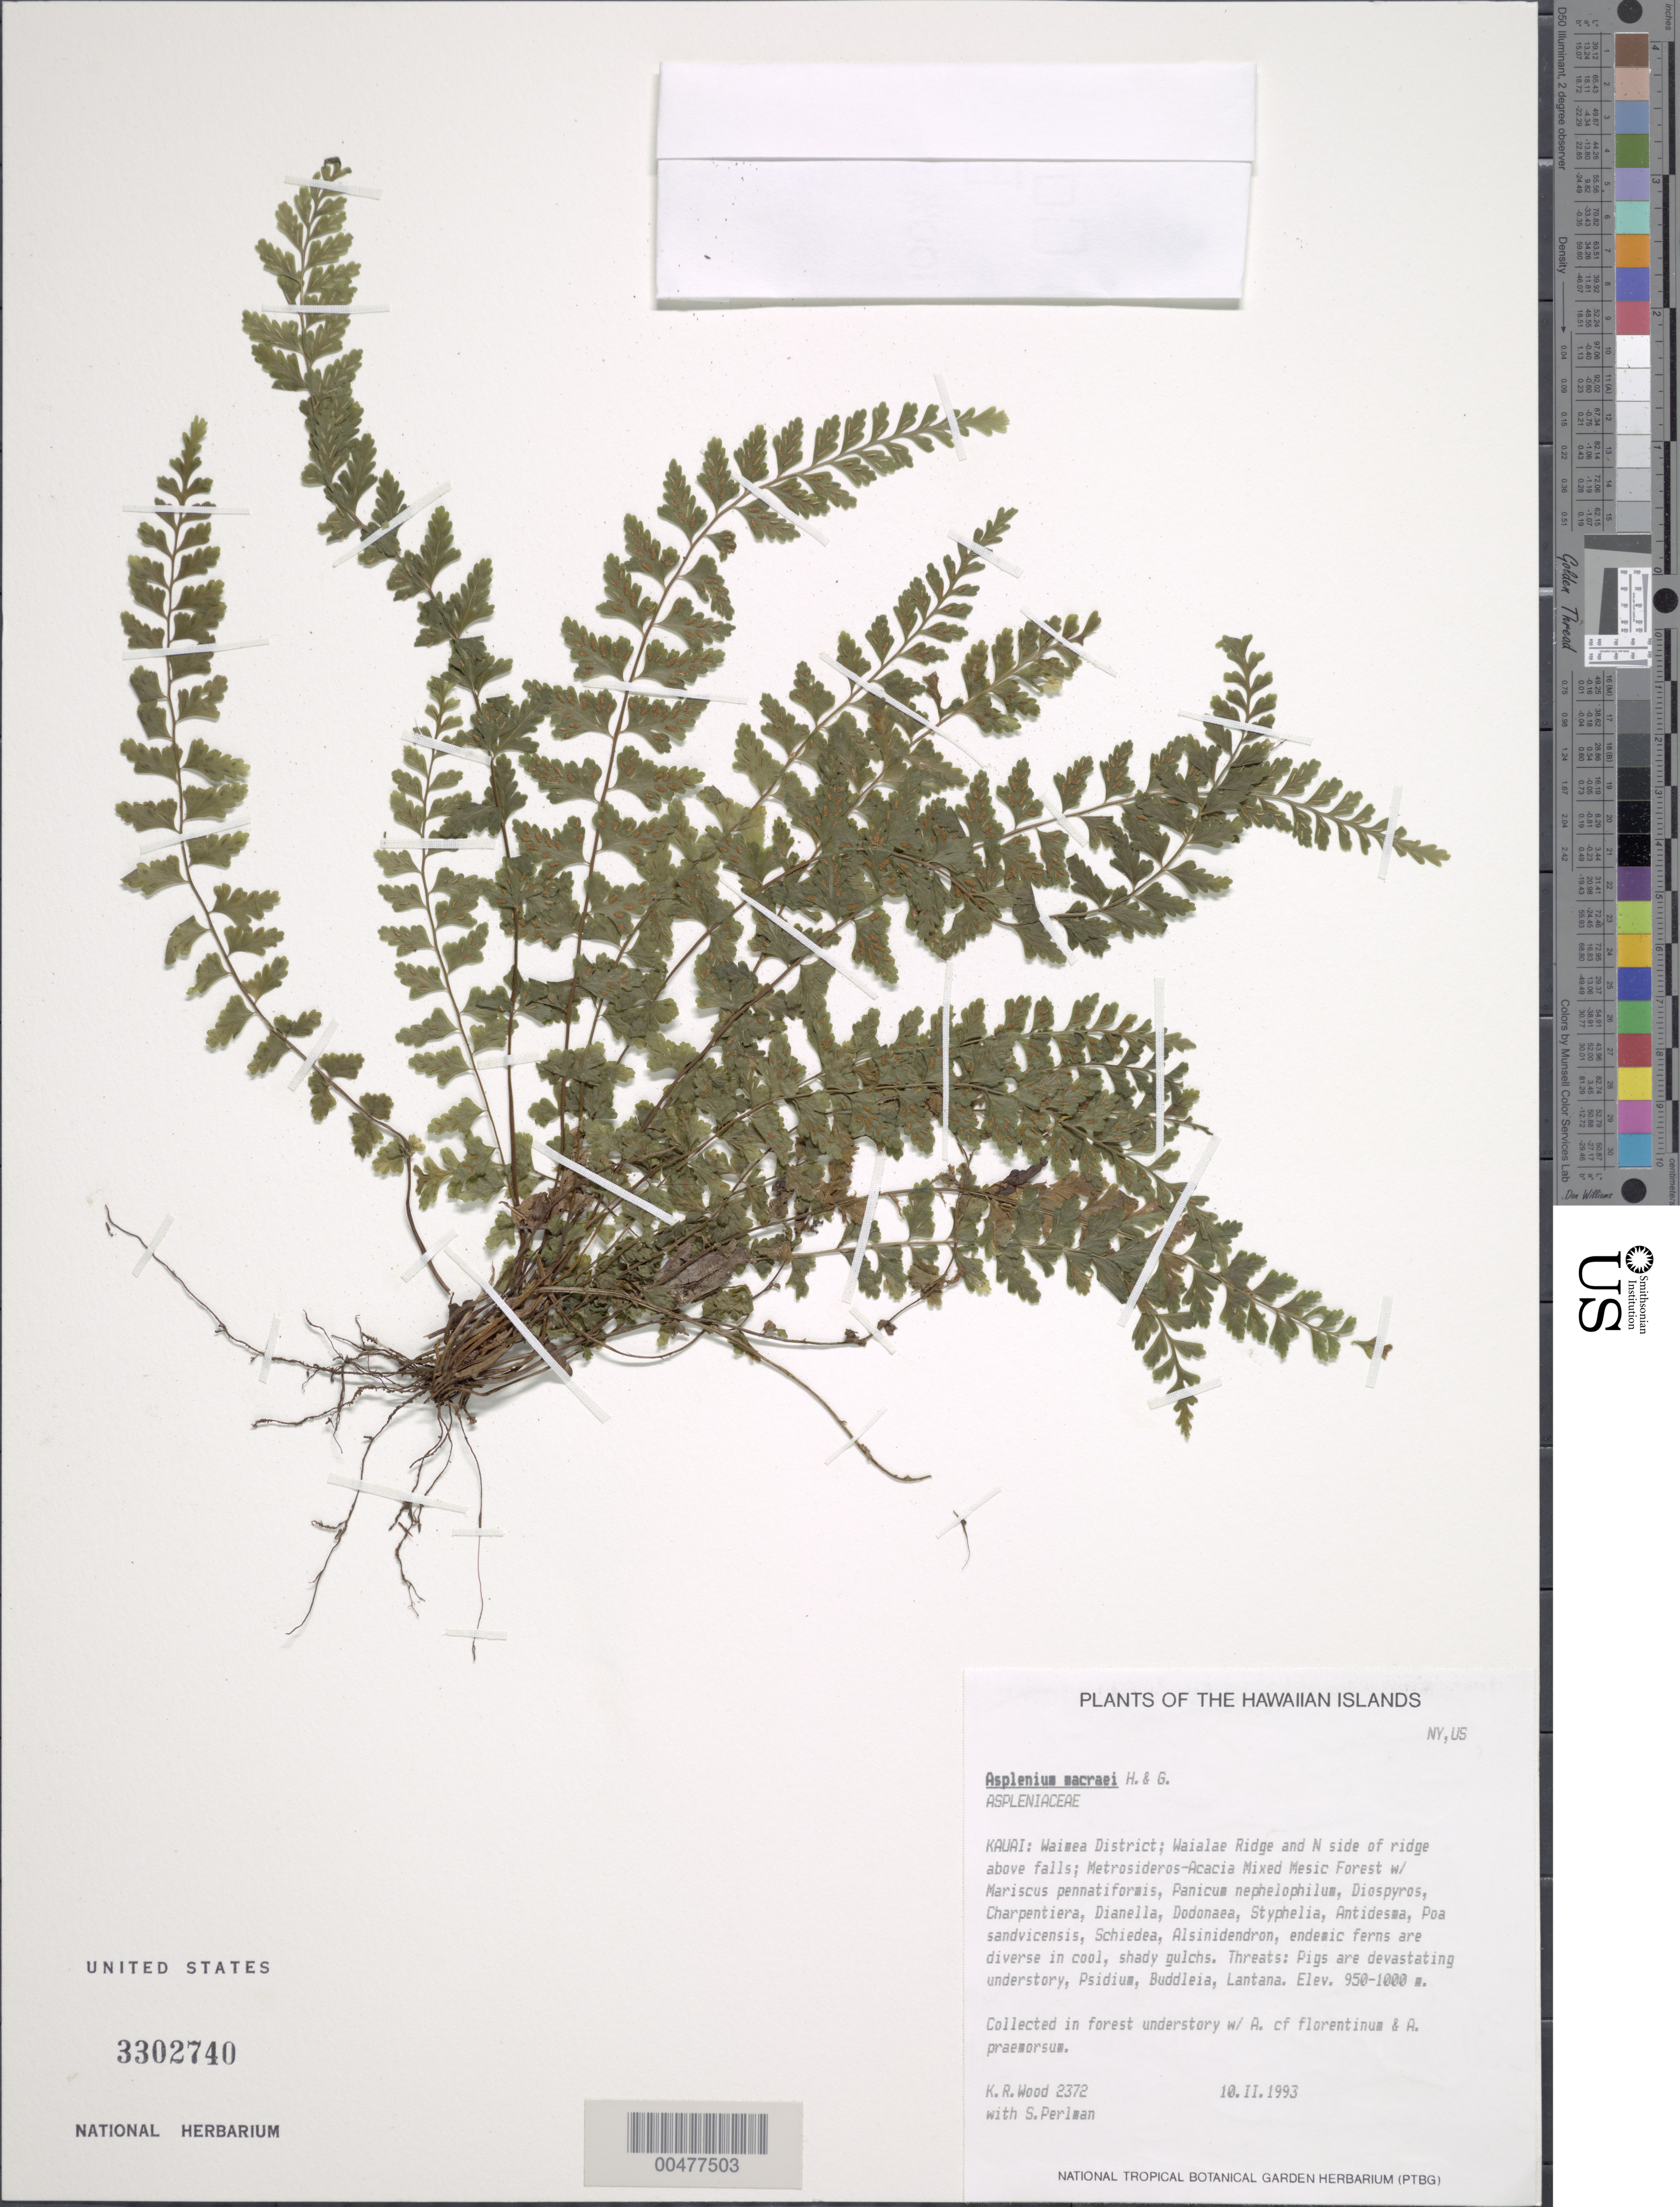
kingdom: Plantae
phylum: Tracheophyta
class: Polypodiopsida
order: Polypodiales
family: Aspleniaceae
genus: Asplenium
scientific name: Asplenium macraei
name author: Hook. & Grev.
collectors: K. R. Wood & S. P. Perlman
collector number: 2372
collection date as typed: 10 Feb 1993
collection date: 1993-02-10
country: United States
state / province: Hawaii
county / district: Kauai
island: Kaua'i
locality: Waimea Dist., Waialae Ridge and N side of ridge above falls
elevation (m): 950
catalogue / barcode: US 3302740